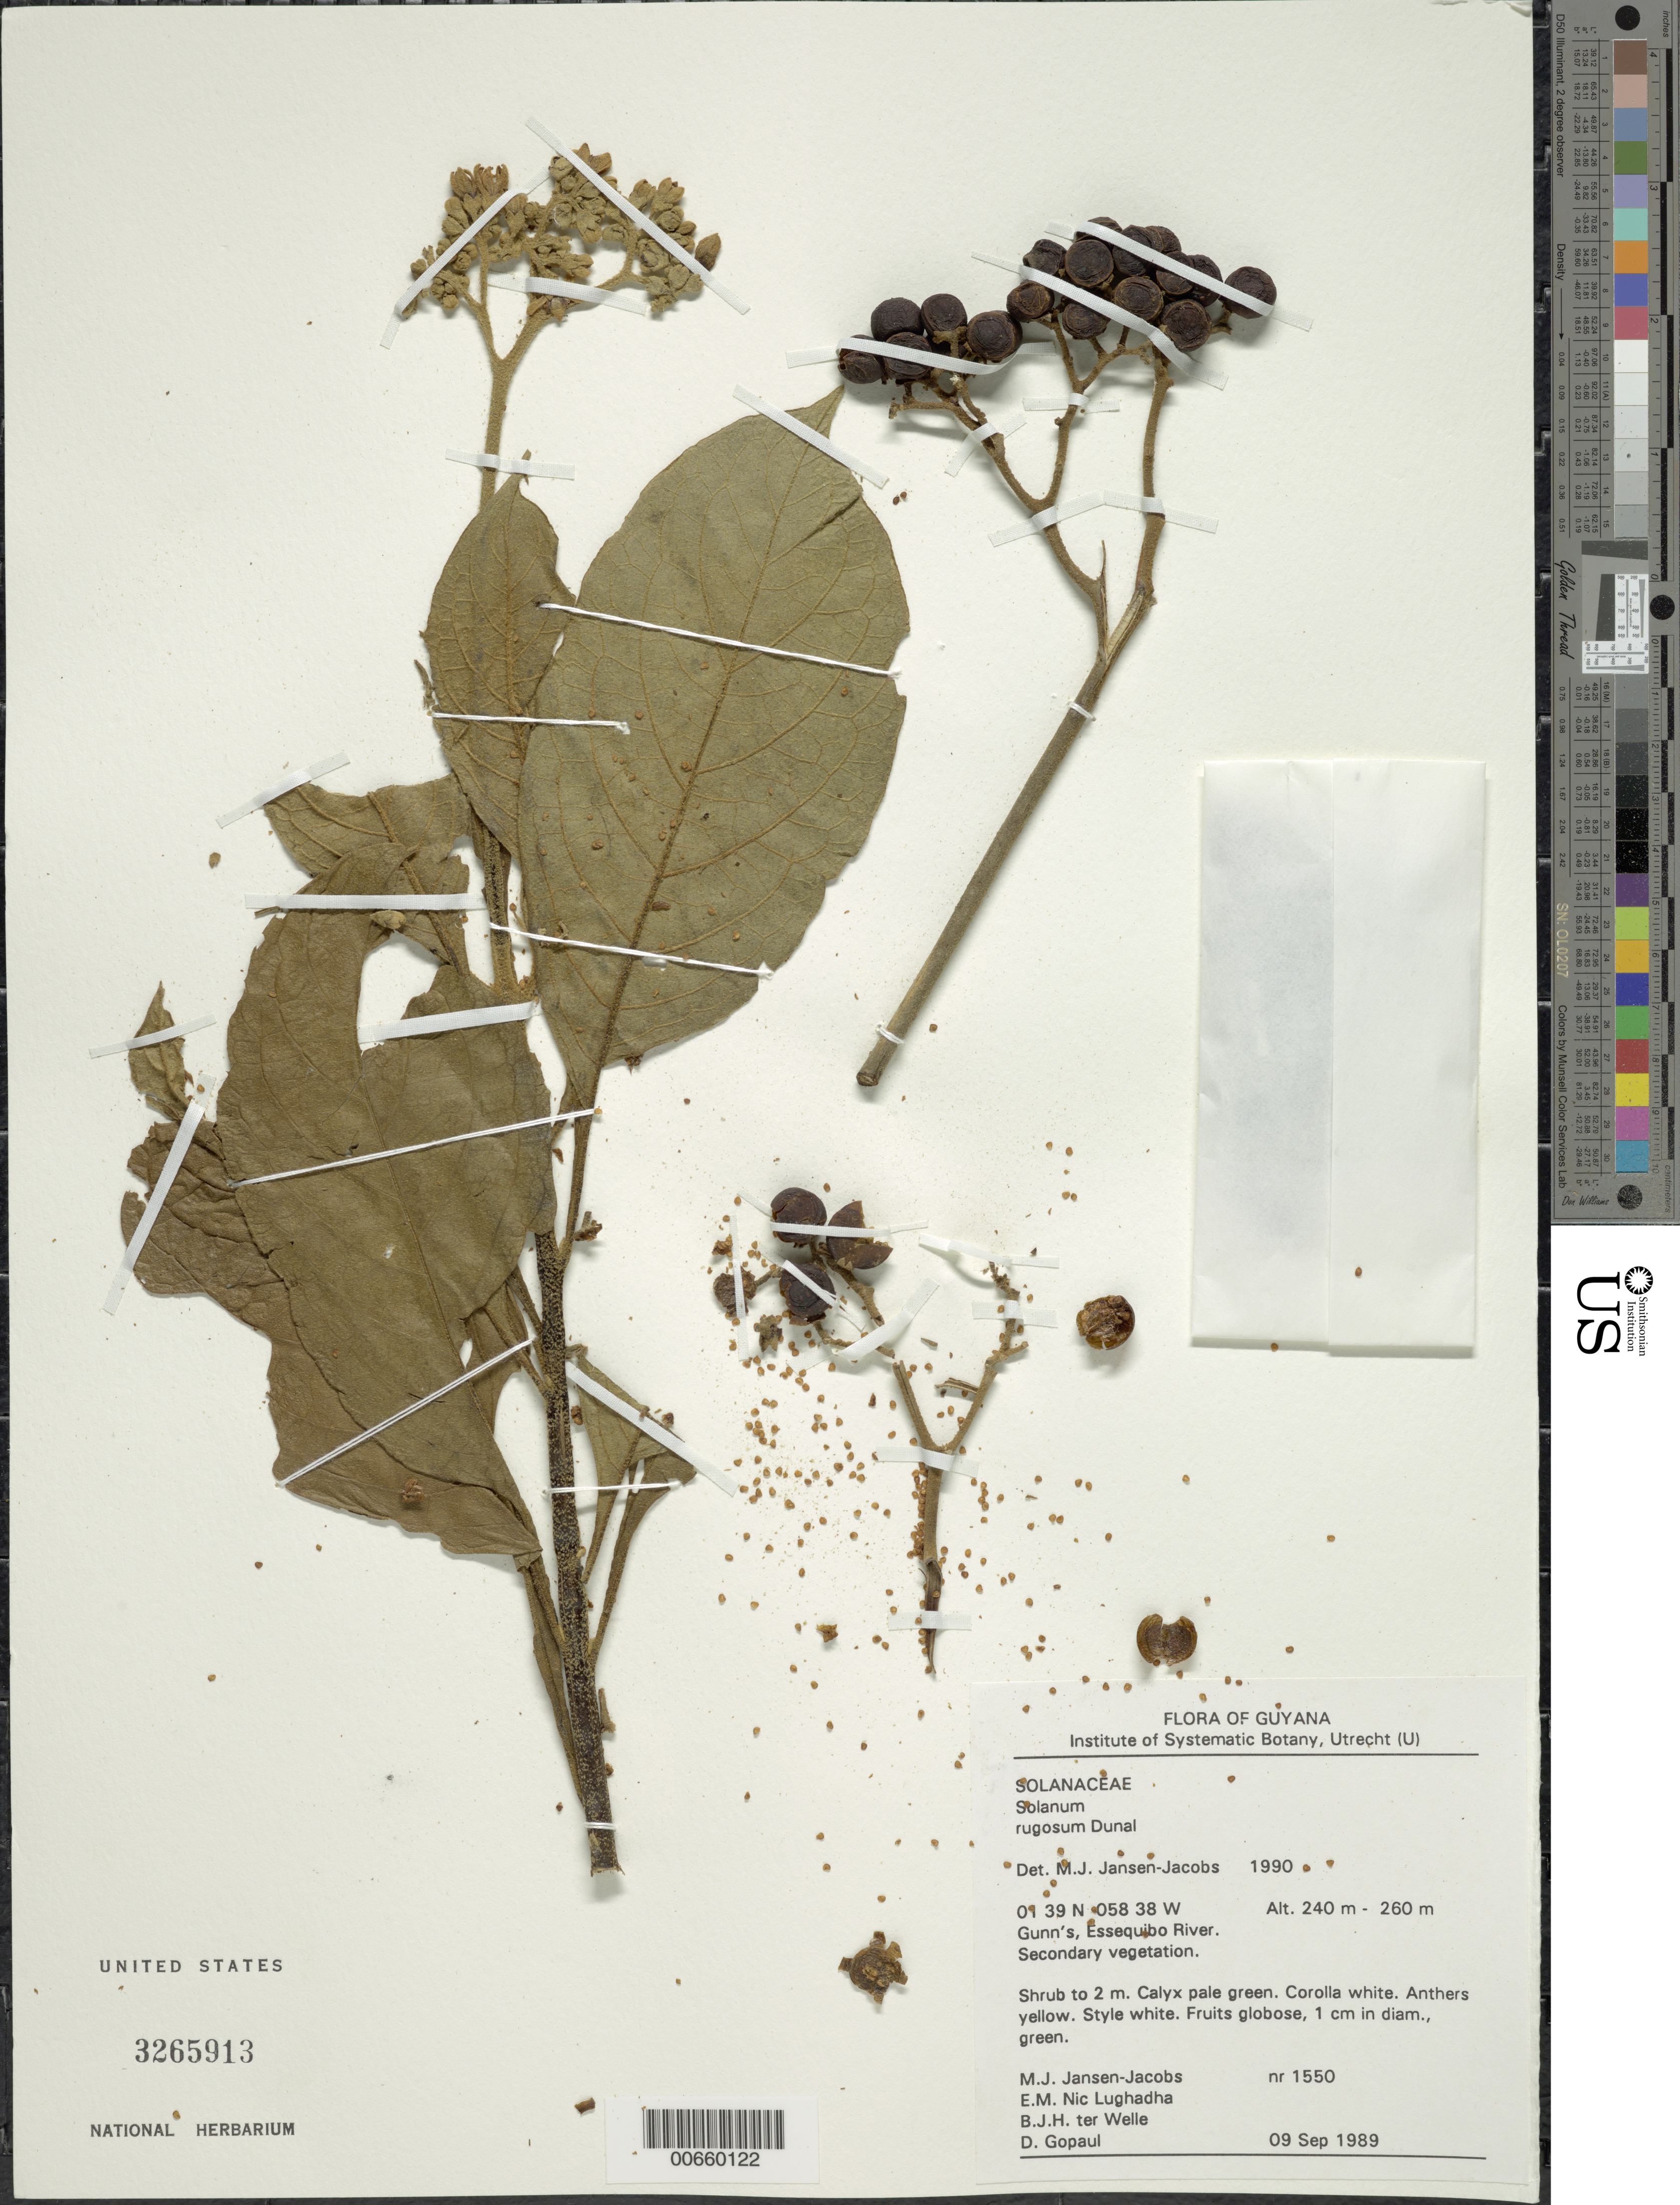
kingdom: Plantae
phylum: Tracheophyta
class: Magnoliopsida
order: Solanales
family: Solanaceae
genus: Solanum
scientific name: Solanum rugosum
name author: Dunal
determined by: Jansen-Jacobs, M. J., (U), Nationaal Herbarium Nederland, Utrecht University branch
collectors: M. J. Jansen-Jacobs, E. Nic Lughadha, B. Welle & D. Gopaul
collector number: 1550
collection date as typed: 9 Sep 1989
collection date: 1989-09-09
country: Guyana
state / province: U. Takutu-U. Essequibo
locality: Gunn's, Essequibo River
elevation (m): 240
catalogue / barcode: US 3265913